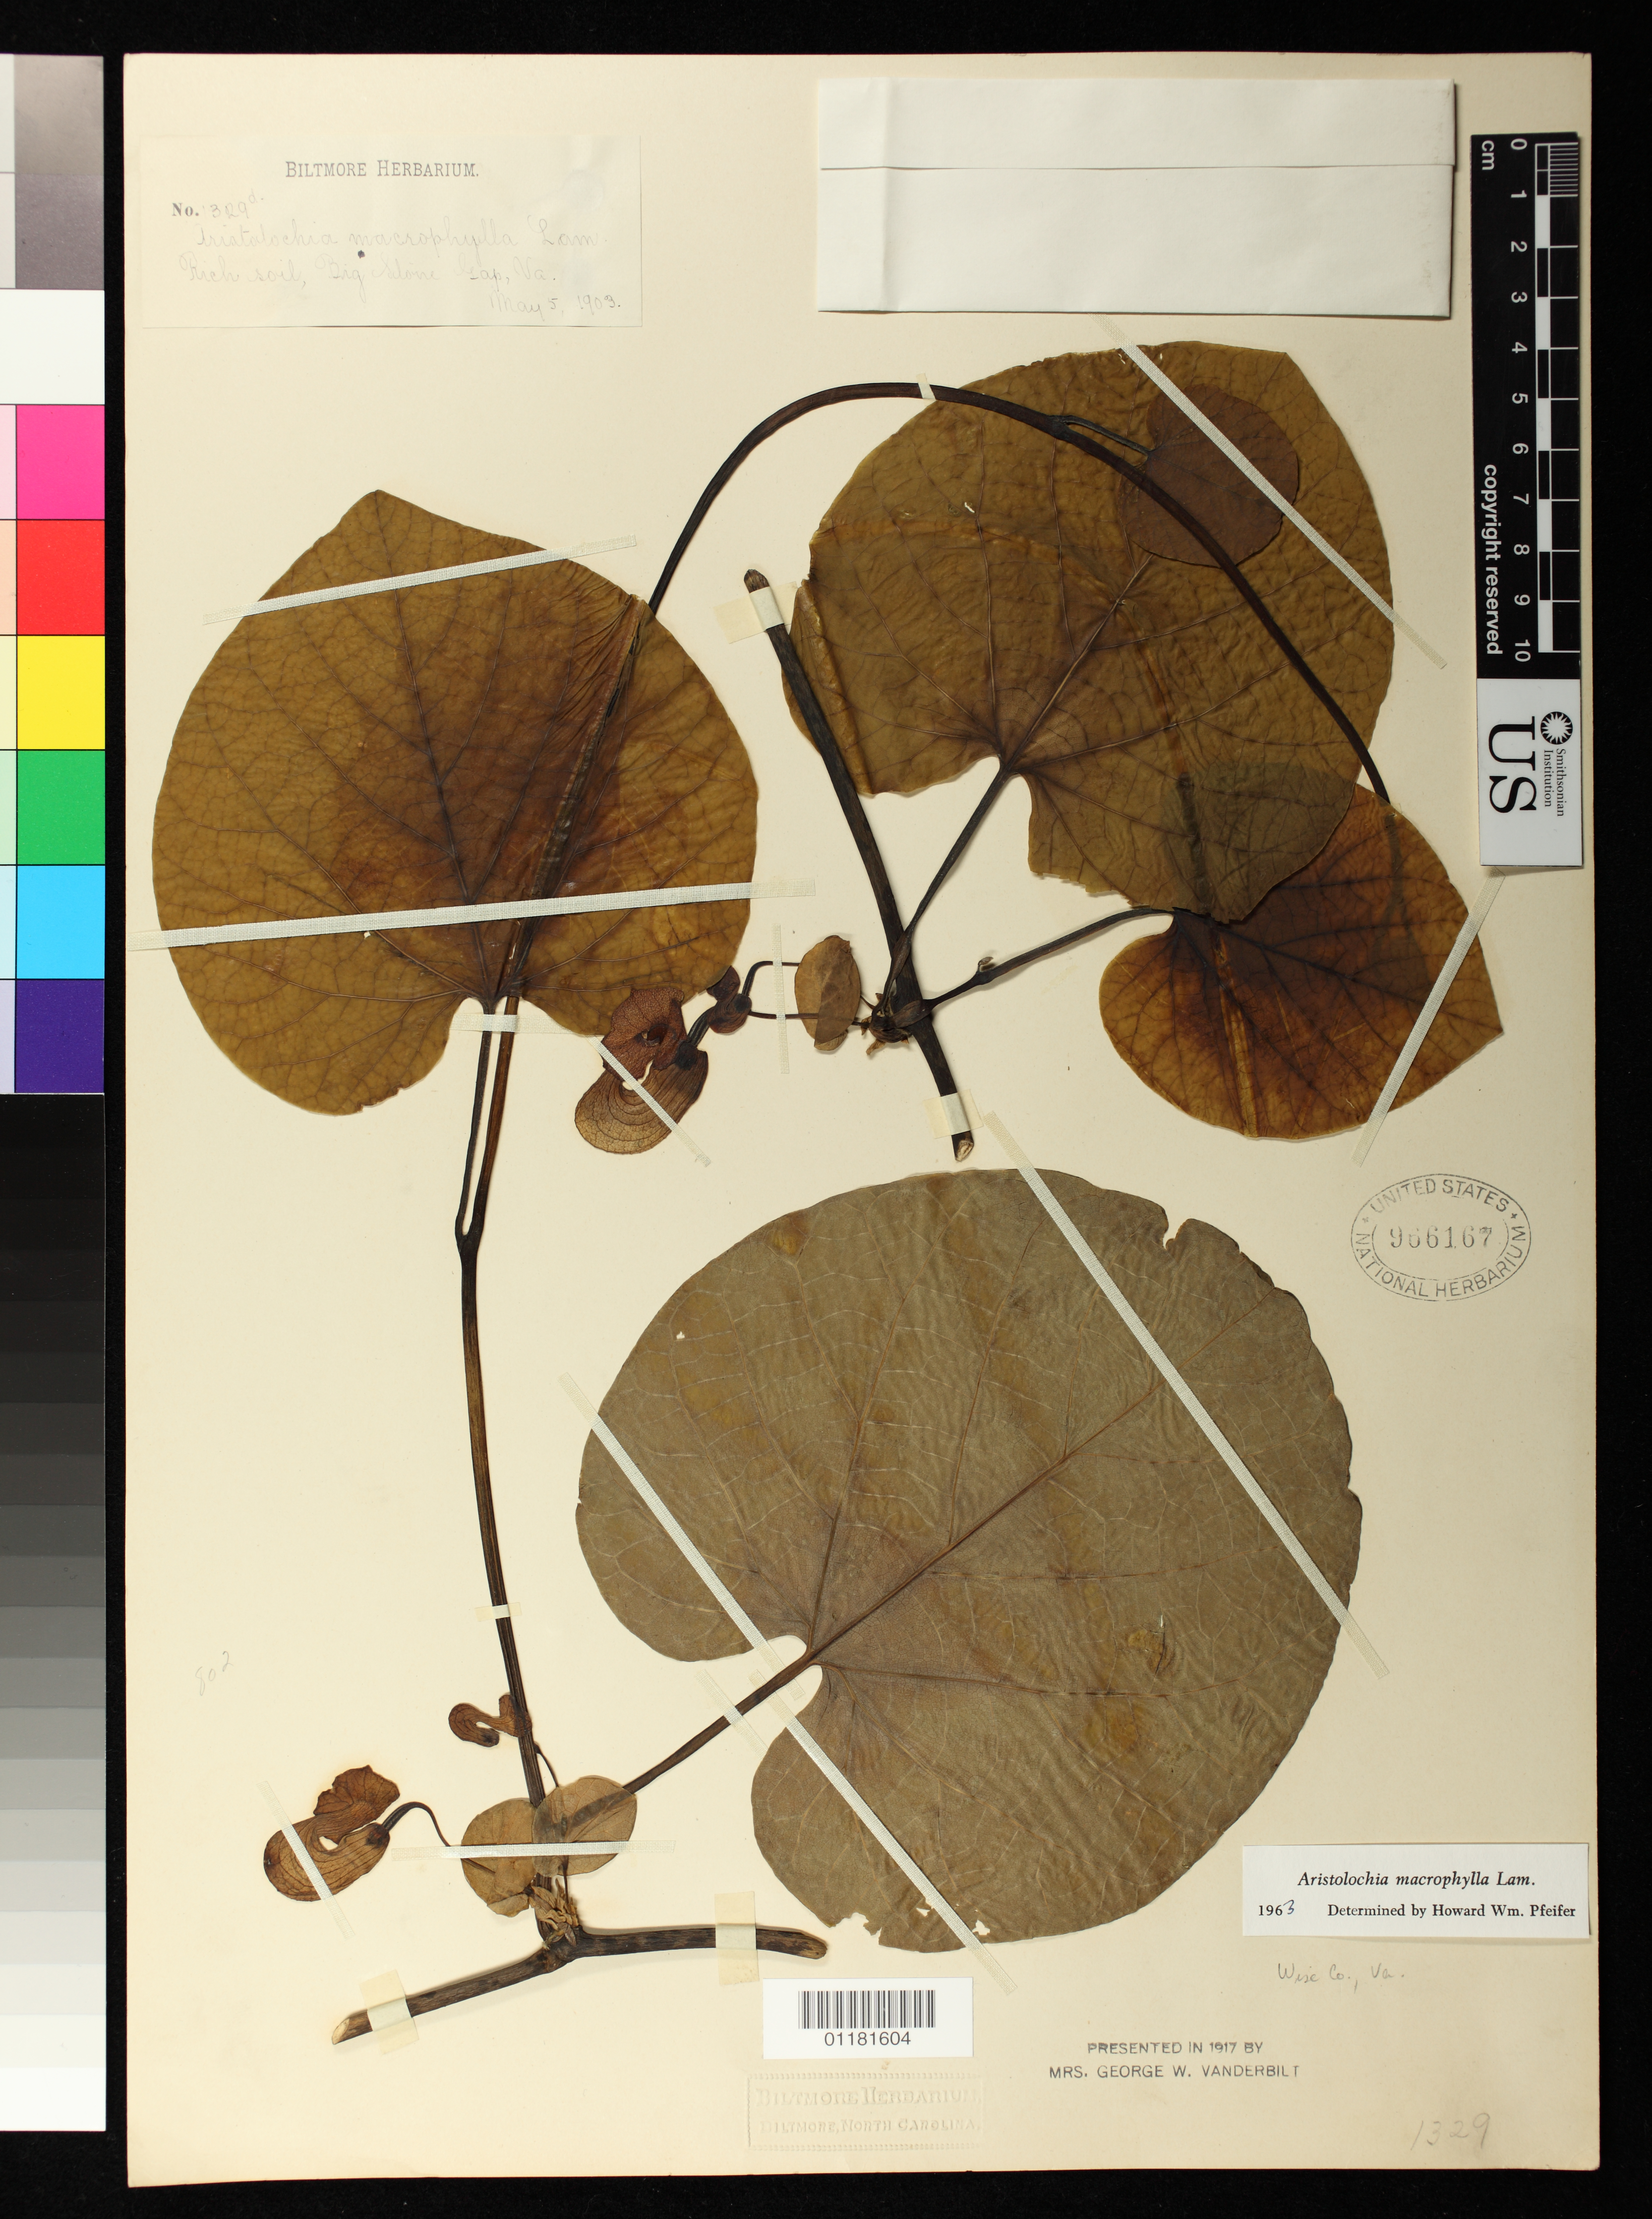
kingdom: Plantae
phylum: Tracheophyta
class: Magnoliopsida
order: Piperales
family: Aristolochiaceae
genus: Aristolochia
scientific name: Aristolochia macrophylla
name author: Lam.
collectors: ex herb. Biltmore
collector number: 1329d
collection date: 1903-05-03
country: United States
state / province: Virginia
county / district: Wise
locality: Big Stone Gap, Wise County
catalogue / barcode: US 966167